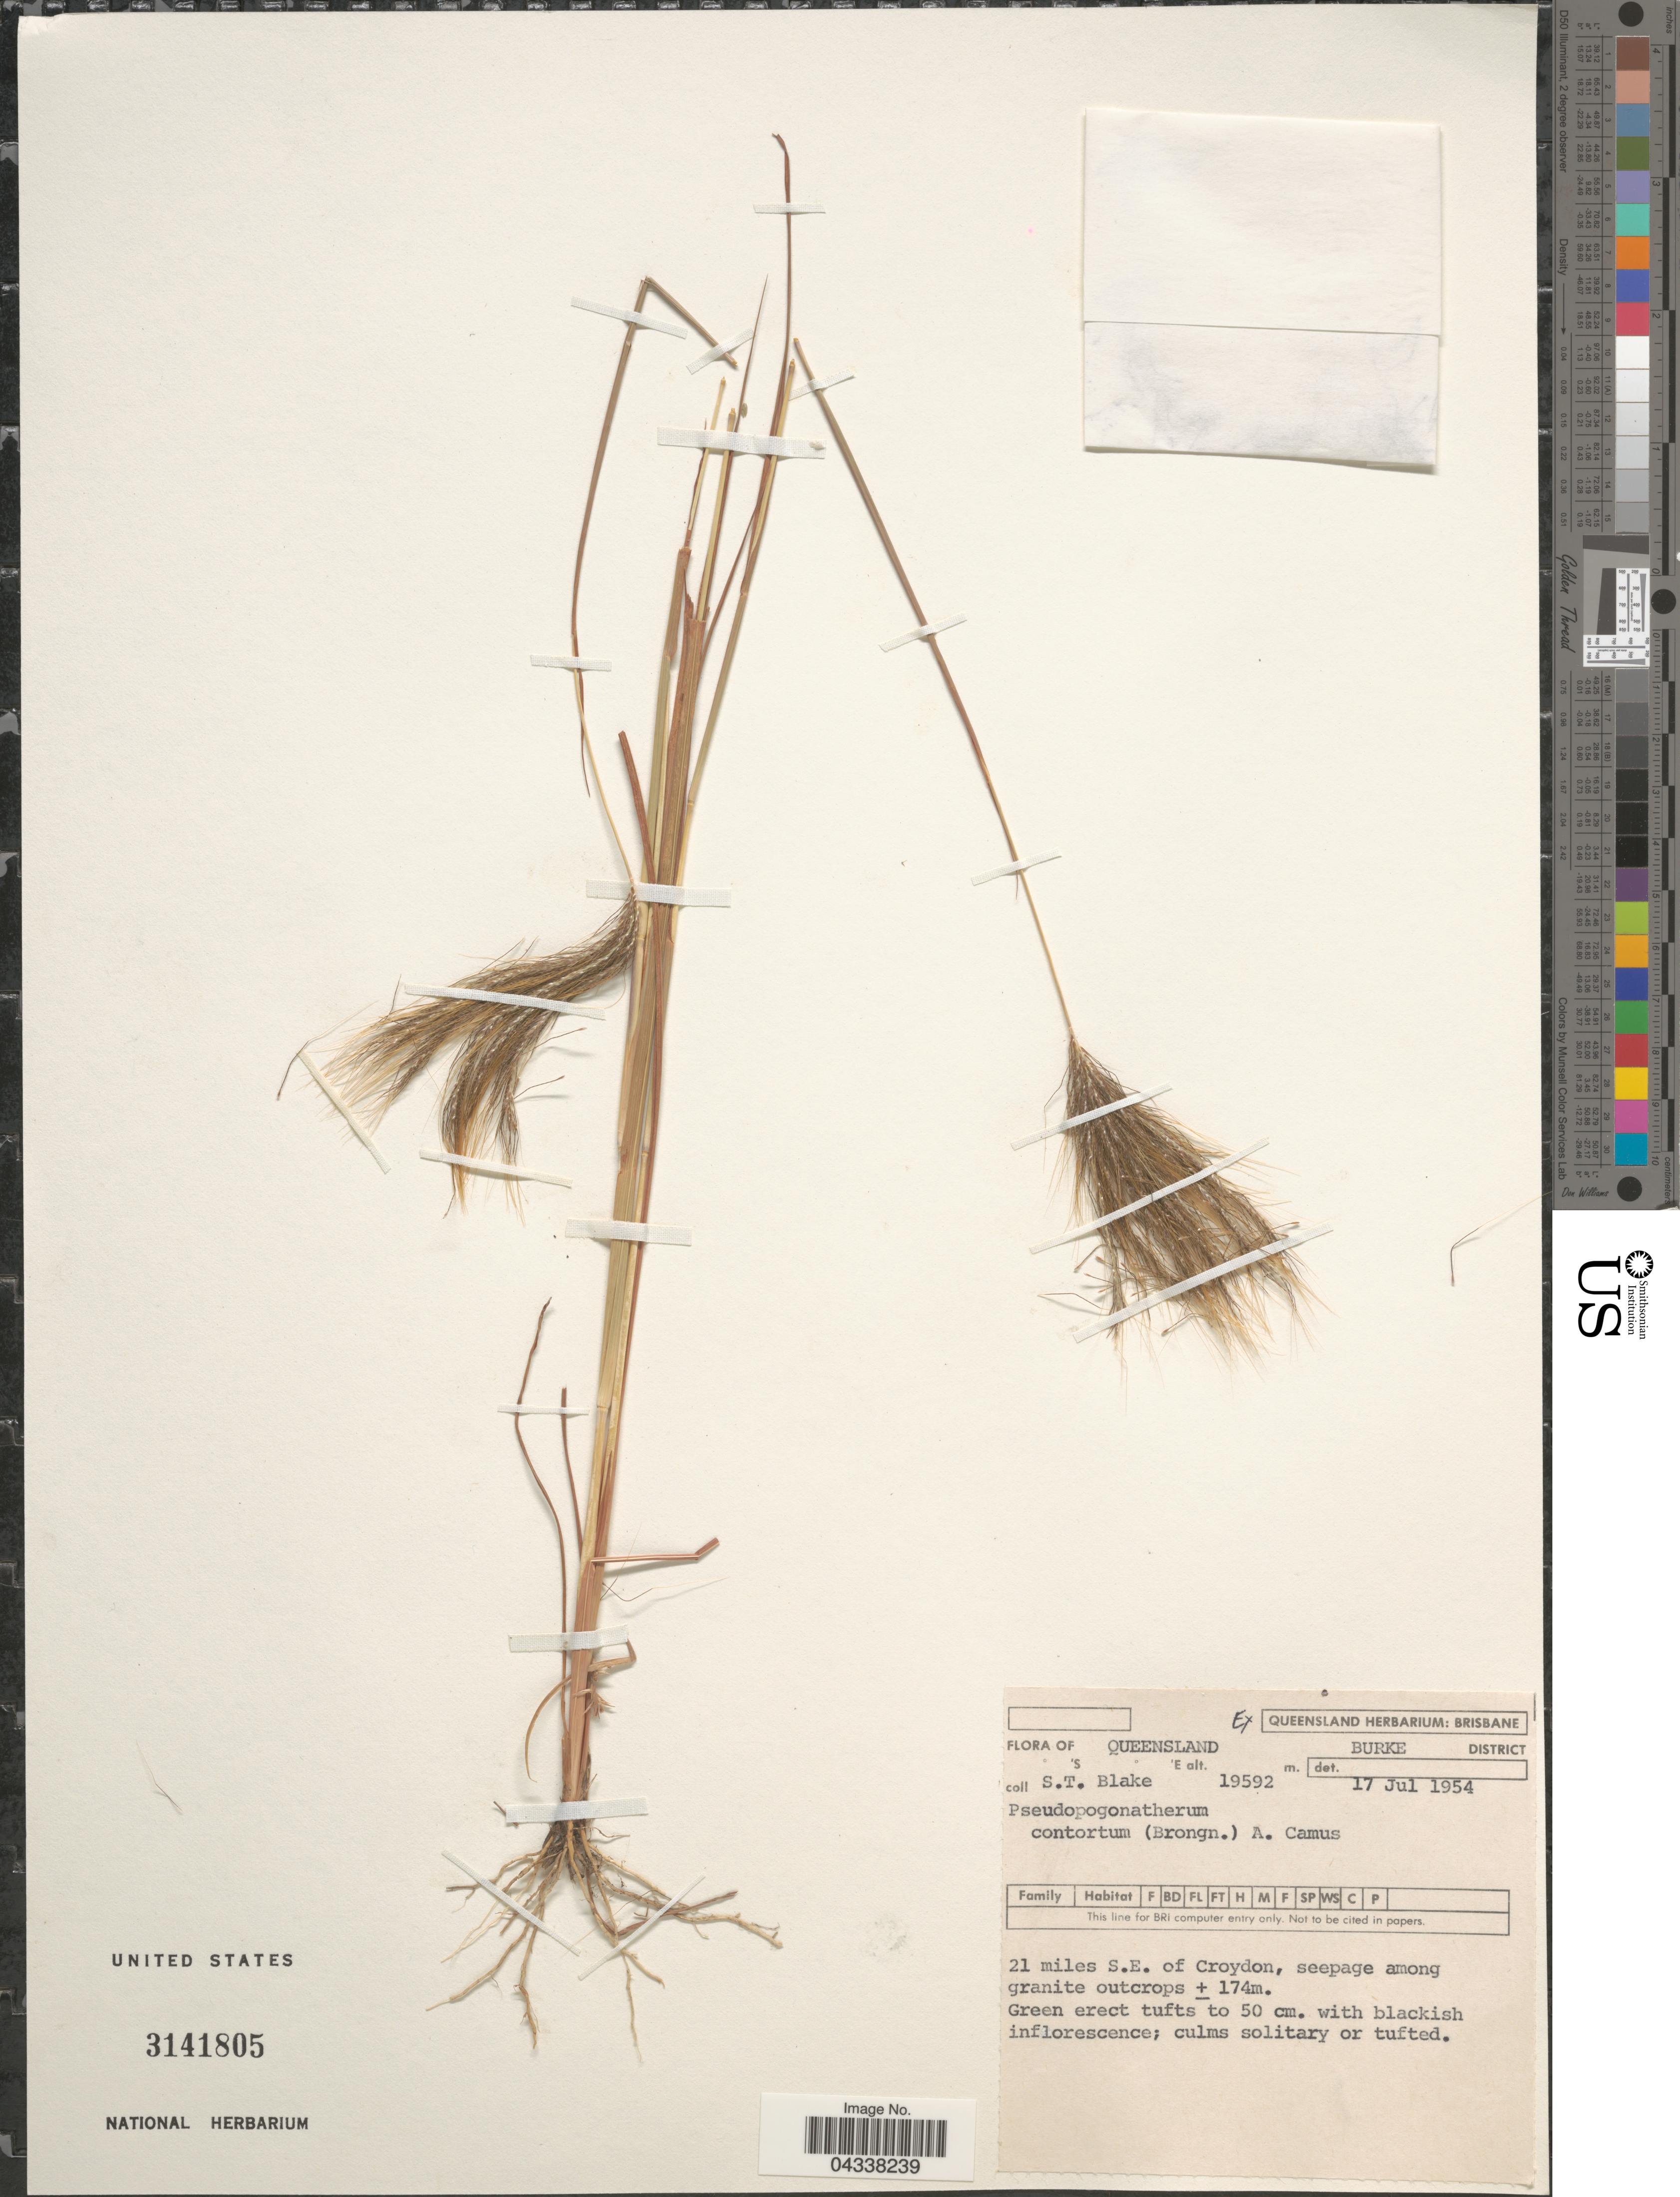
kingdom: Plantae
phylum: Tracheophyta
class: Liliopsida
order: Poales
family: Poaceae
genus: Pseudopogonatherum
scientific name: Pseudopogonatherum contortum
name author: A. Camus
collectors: S. T. Blake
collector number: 19592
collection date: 1954-07-17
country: Australia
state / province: Queensland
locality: Burke District. 21 miles S.E. of Croydon.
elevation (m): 174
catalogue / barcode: US 3141805